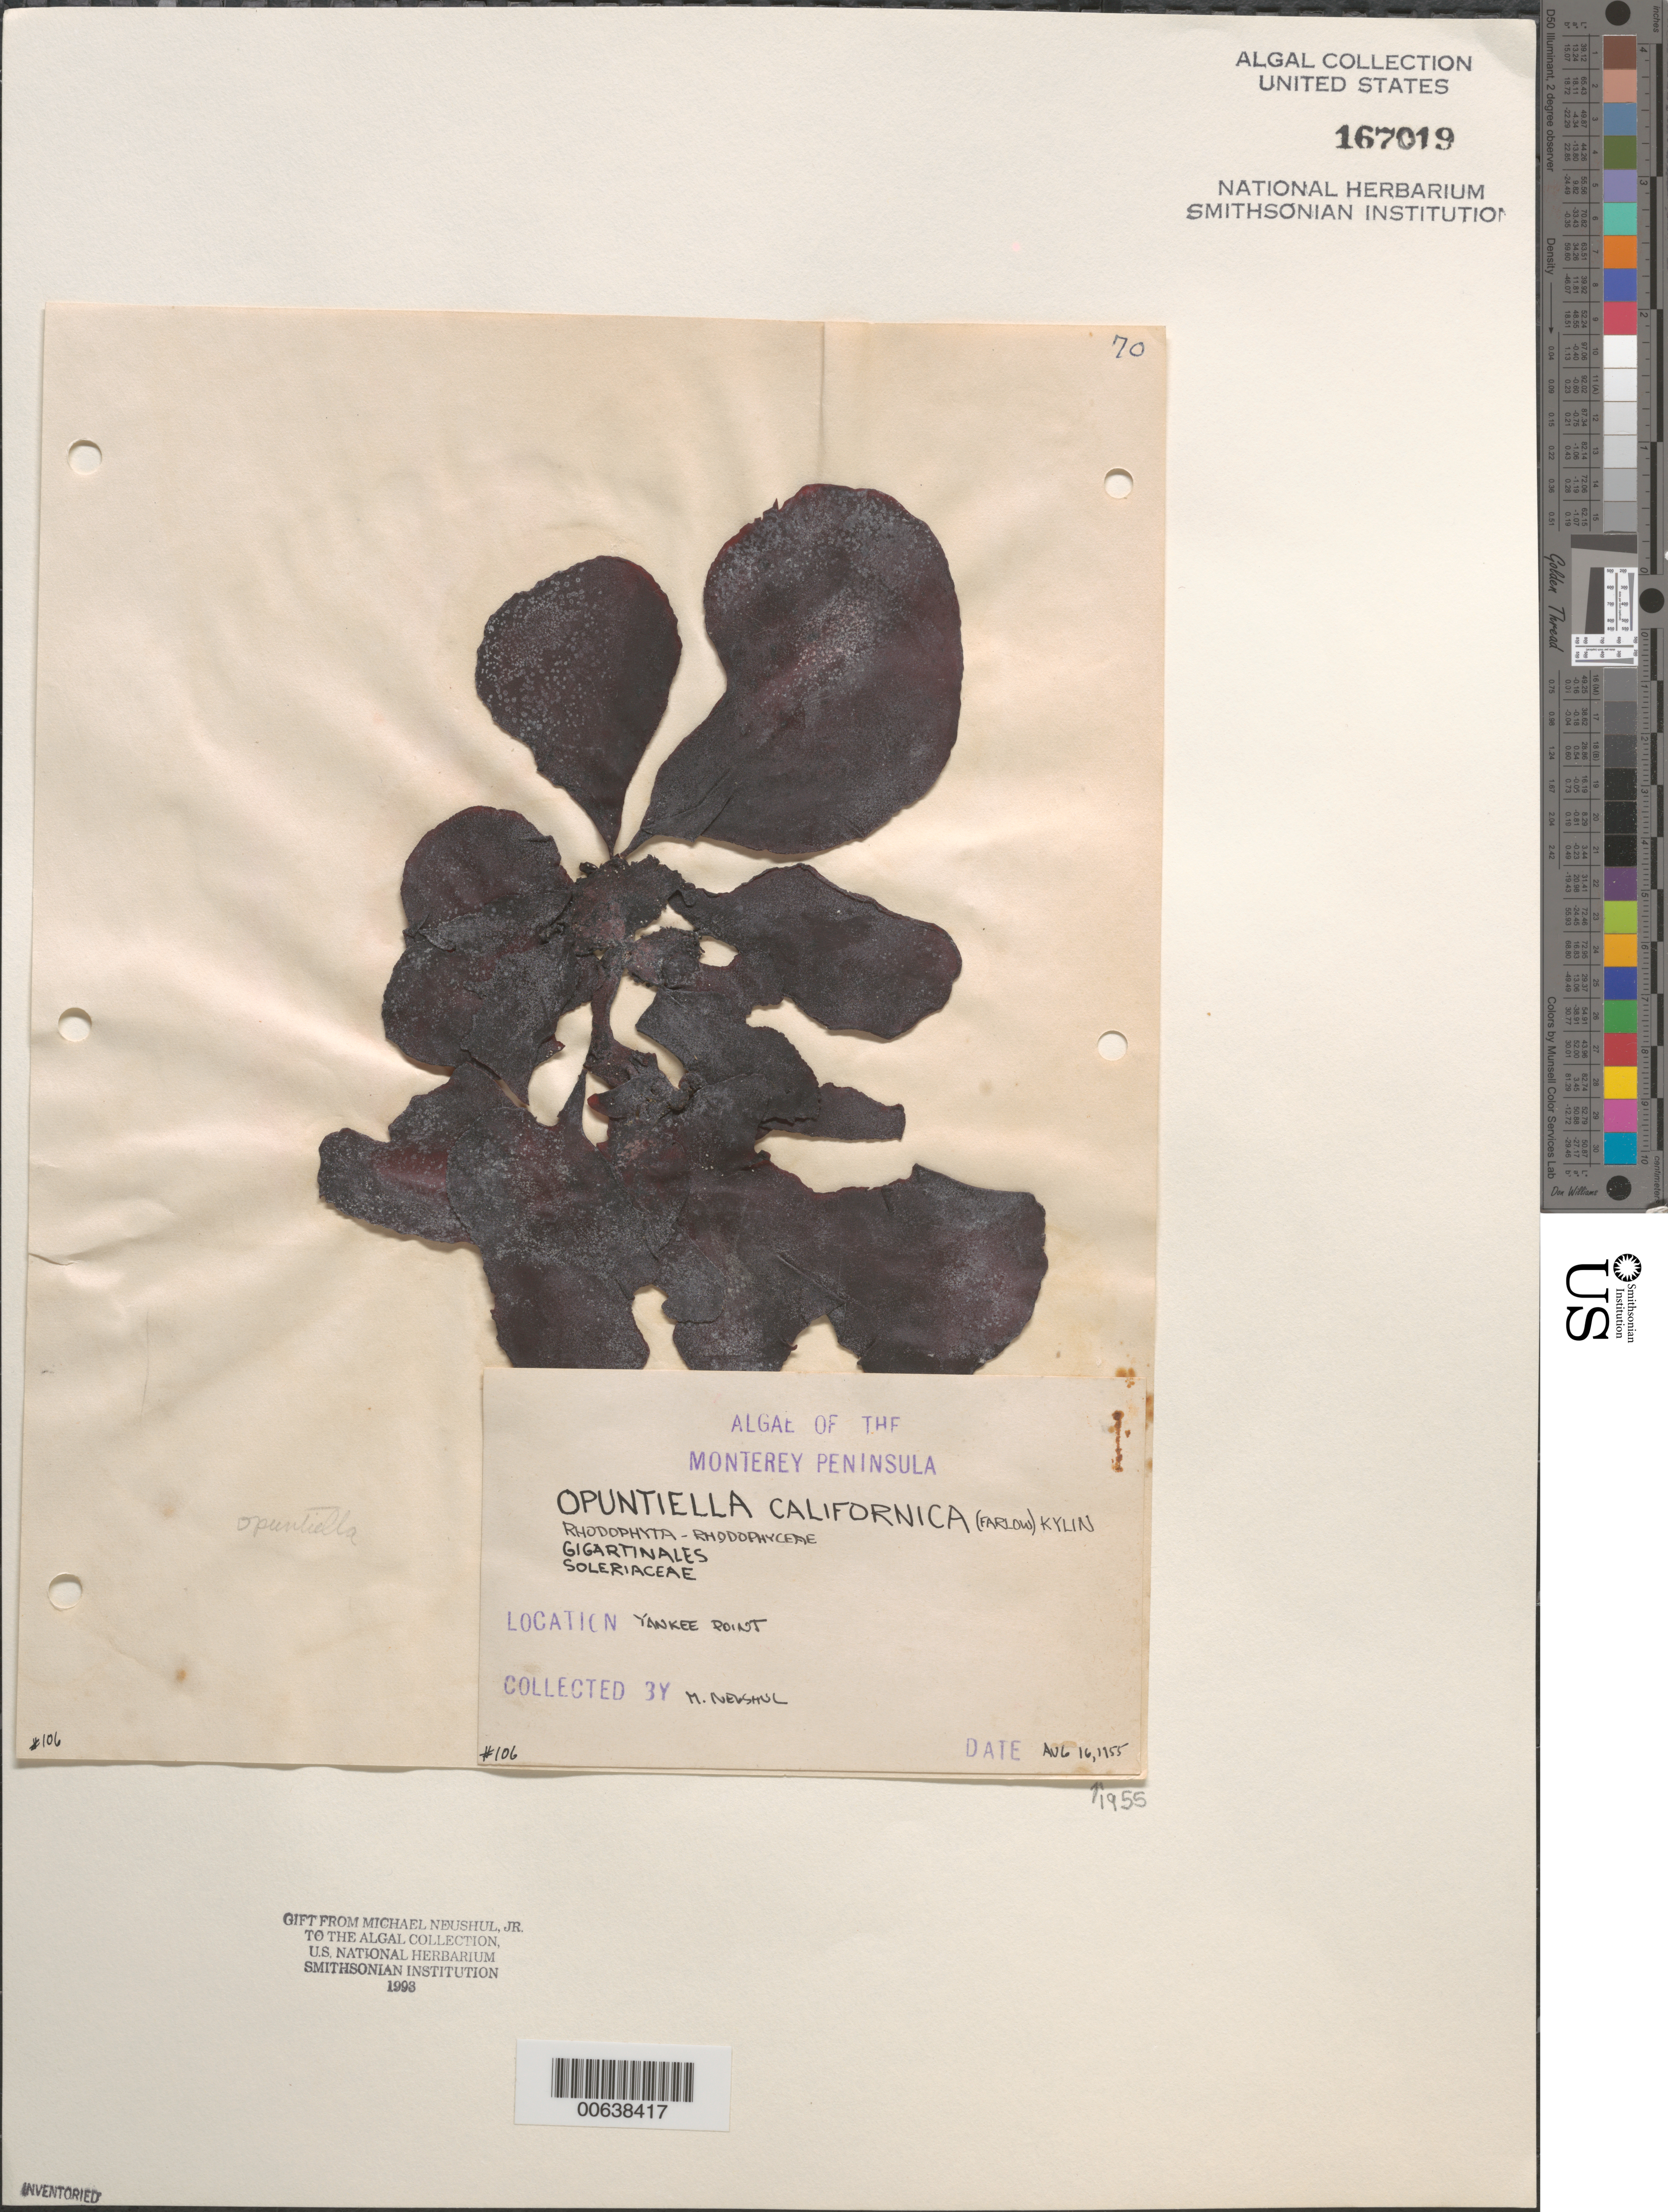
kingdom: Plantae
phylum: Rhodophyta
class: Florideophyceae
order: Gigartinales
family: Furcellariaceae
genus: Opuntiella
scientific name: Opuntiella californica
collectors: M. Neushul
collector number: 106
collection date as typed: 16 Aug 1955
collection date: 1955-08-16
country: United States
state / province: California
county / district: Monterey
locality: Yankee Point, Monterey Peninsula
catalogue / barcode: US 167019